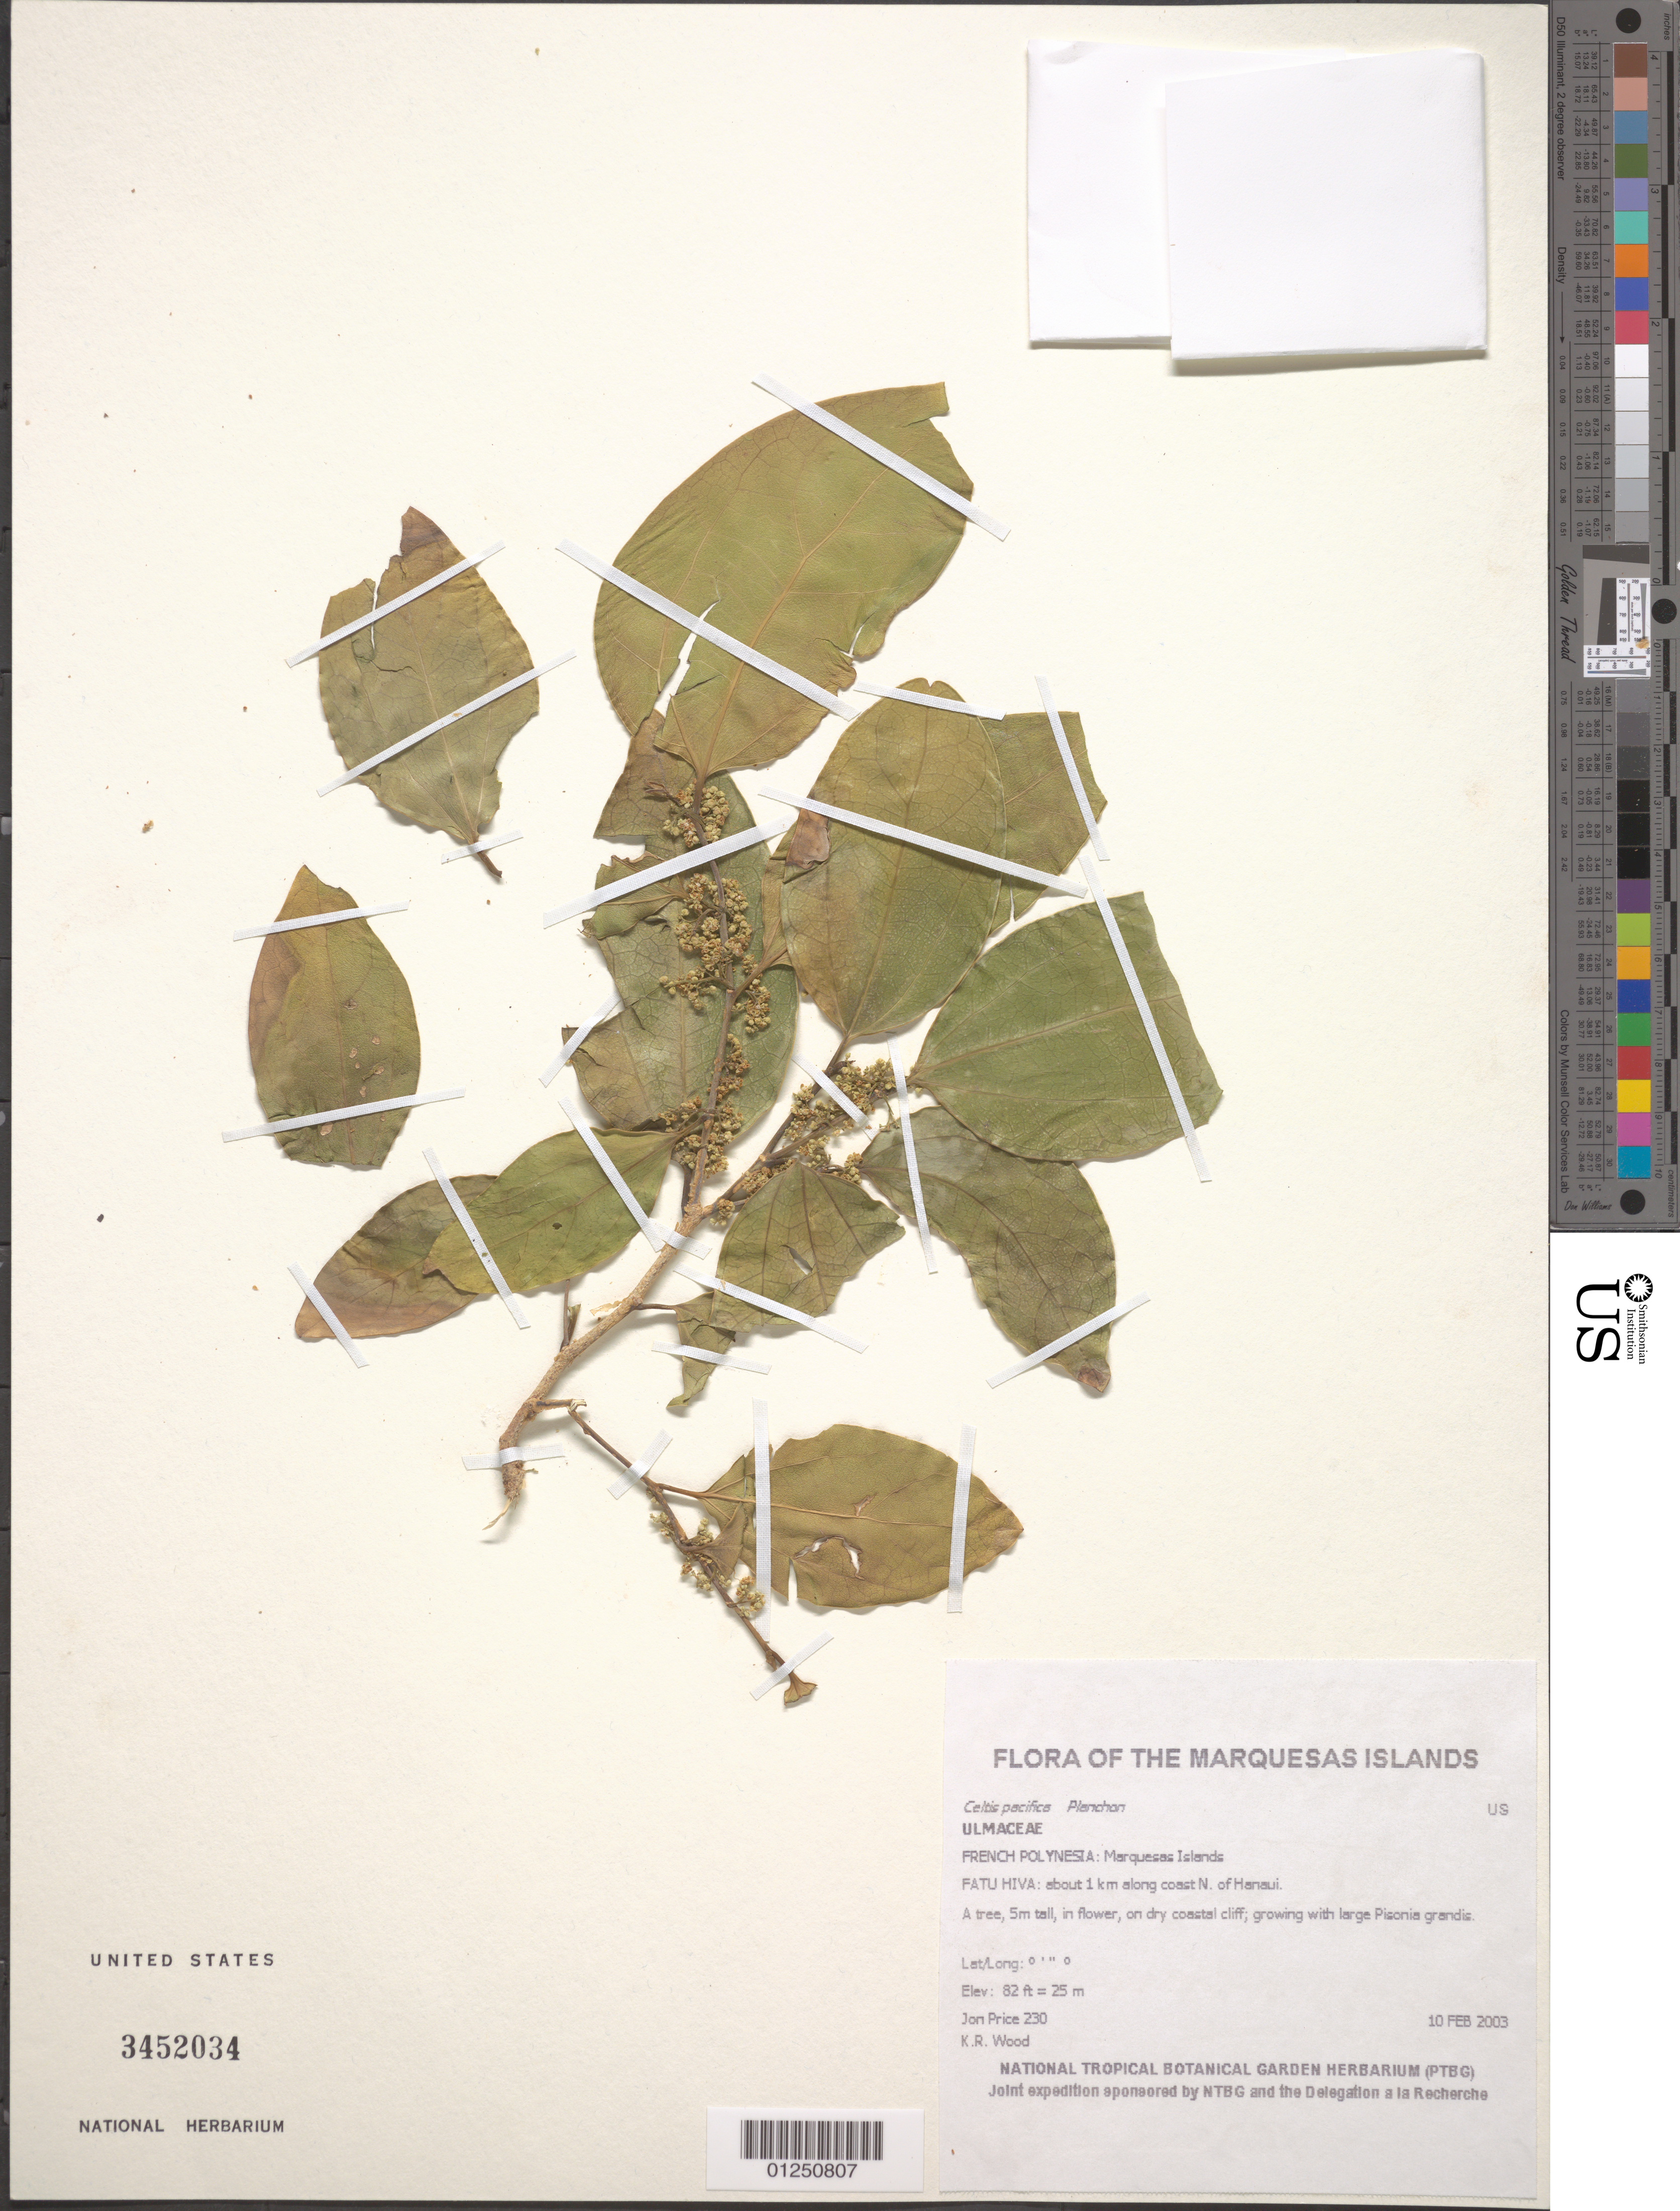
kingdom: Plantae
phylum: Tracheophyta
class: Magnoliopsida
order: Rosales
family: Cannabaceae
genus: Celtis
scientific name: Celtis pacifica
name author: Planch.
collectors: J. Price & K. R. Wood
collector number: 230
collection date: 2003-02-10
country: French Polynesia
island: Fatu Hiva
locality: About 1 km along coast N. of Hanaui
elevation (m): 25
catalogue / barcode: US 3452034